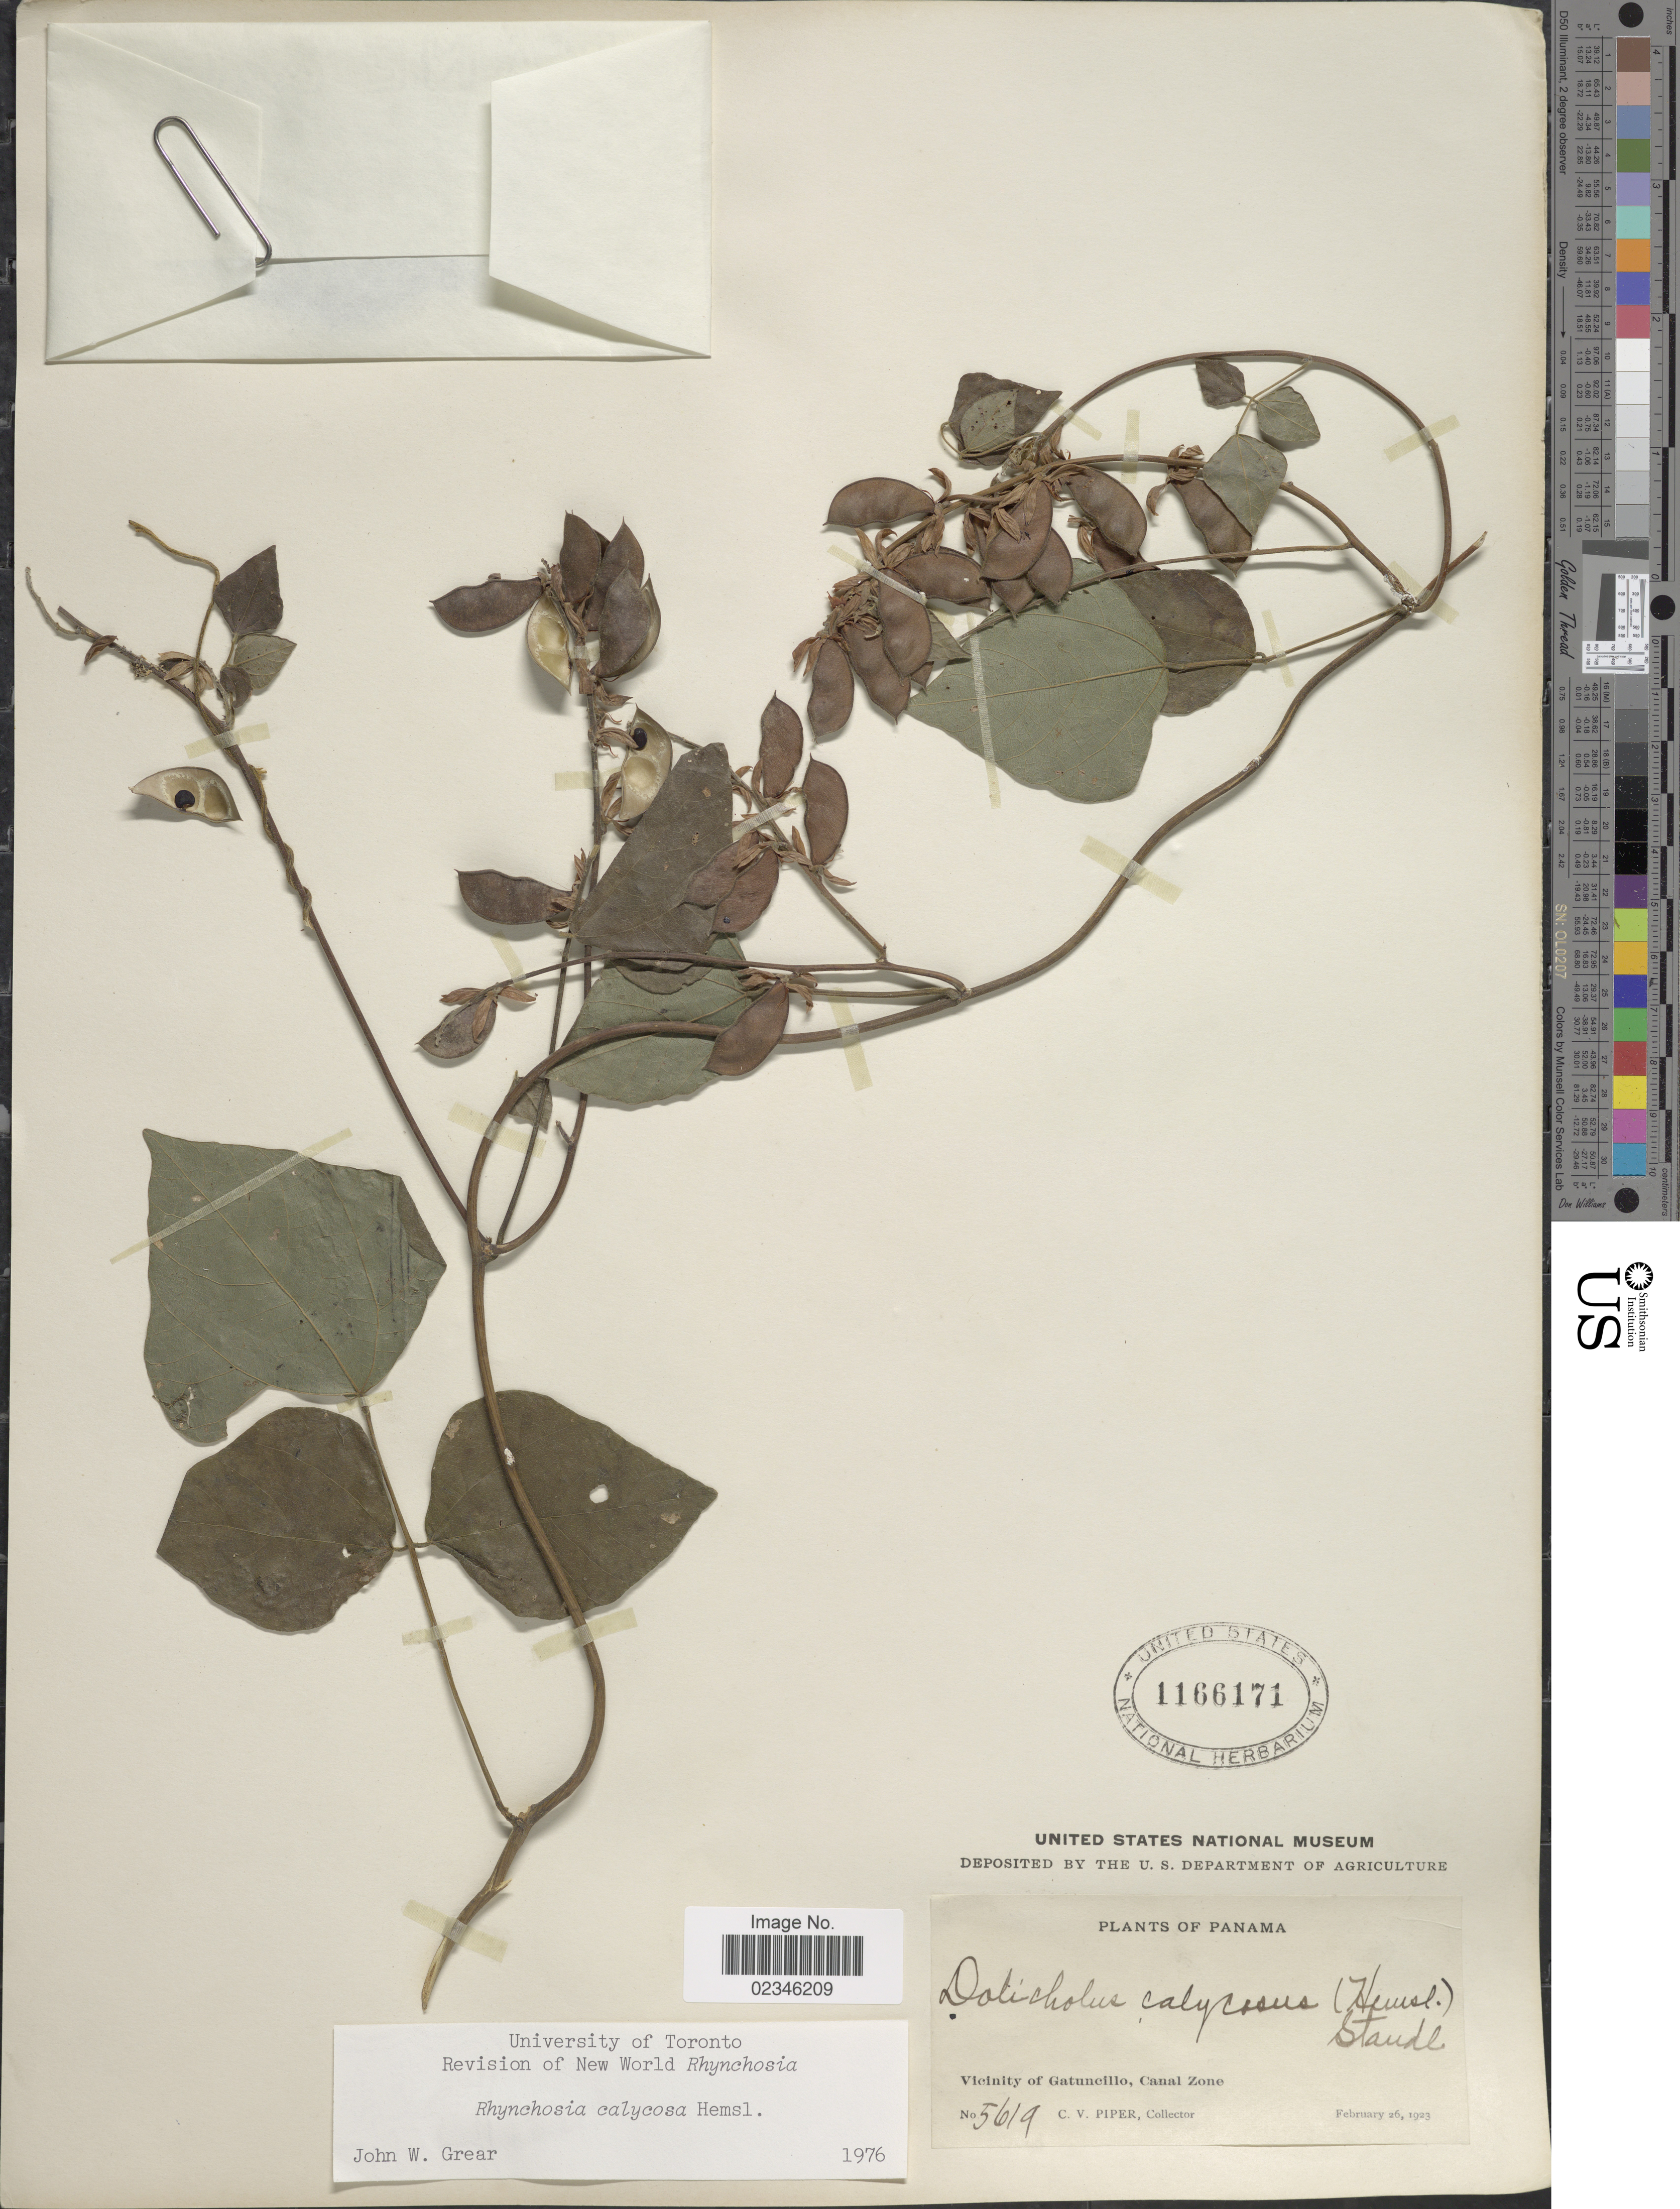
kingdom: Plantae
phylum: Tracheophyta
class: Magnoliopsida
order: Fabales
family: Fabaceae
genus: Rhynchosia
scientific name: Rhynchosia calycosa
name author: Hemsl.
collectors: C. V. Piper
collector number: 5619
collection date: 1923-02-26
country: Panama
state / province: Colón / Panamá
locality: Vicinity of Gatuncillo, Canal Zone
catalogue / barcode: US 1166171